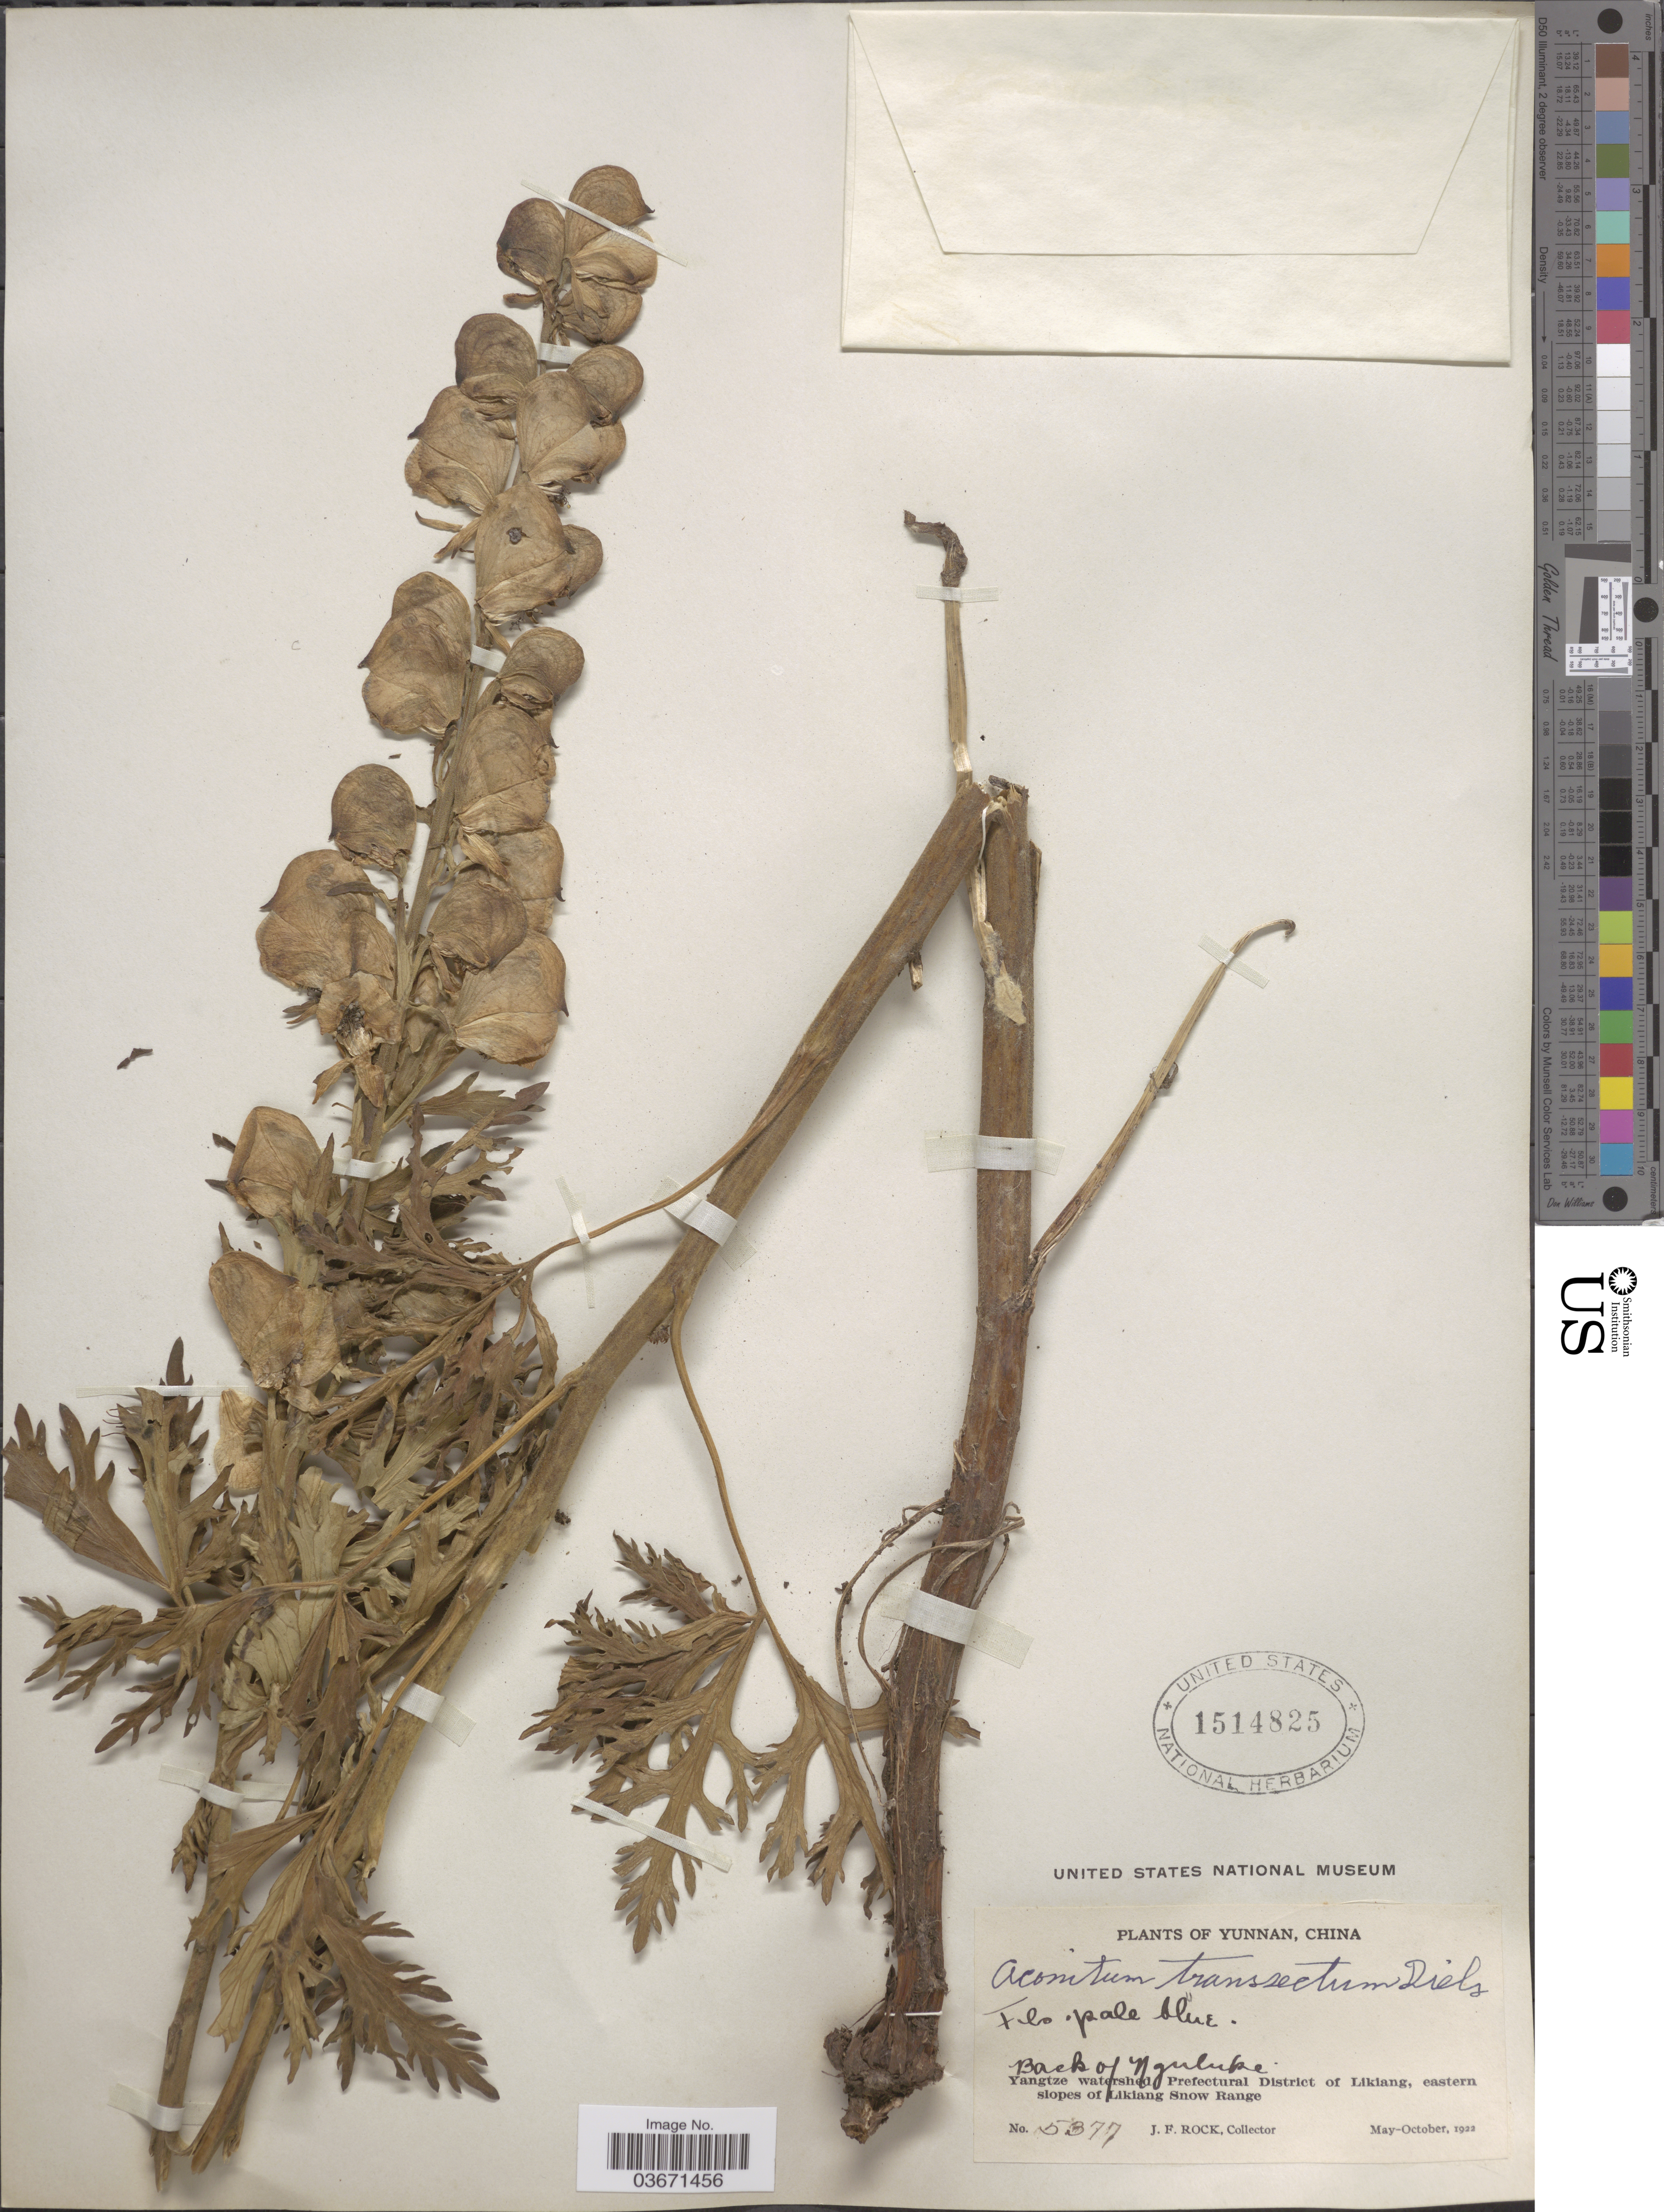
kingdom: Plantae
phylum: Tracheophyta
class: Magnoliopsida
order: Ranunculales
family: Ranunculaceae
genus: Aconitum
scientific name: Aconitum transsectum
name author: Diels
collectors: J. Rock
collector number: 5377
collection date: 1922-05/1922-10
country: China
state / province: Yunnan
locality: Yangtze watershed, Prefectural District of Likiang, eastern slopes of Likiang Snow Range. Back of Nguluke.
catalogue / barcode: US 1514825